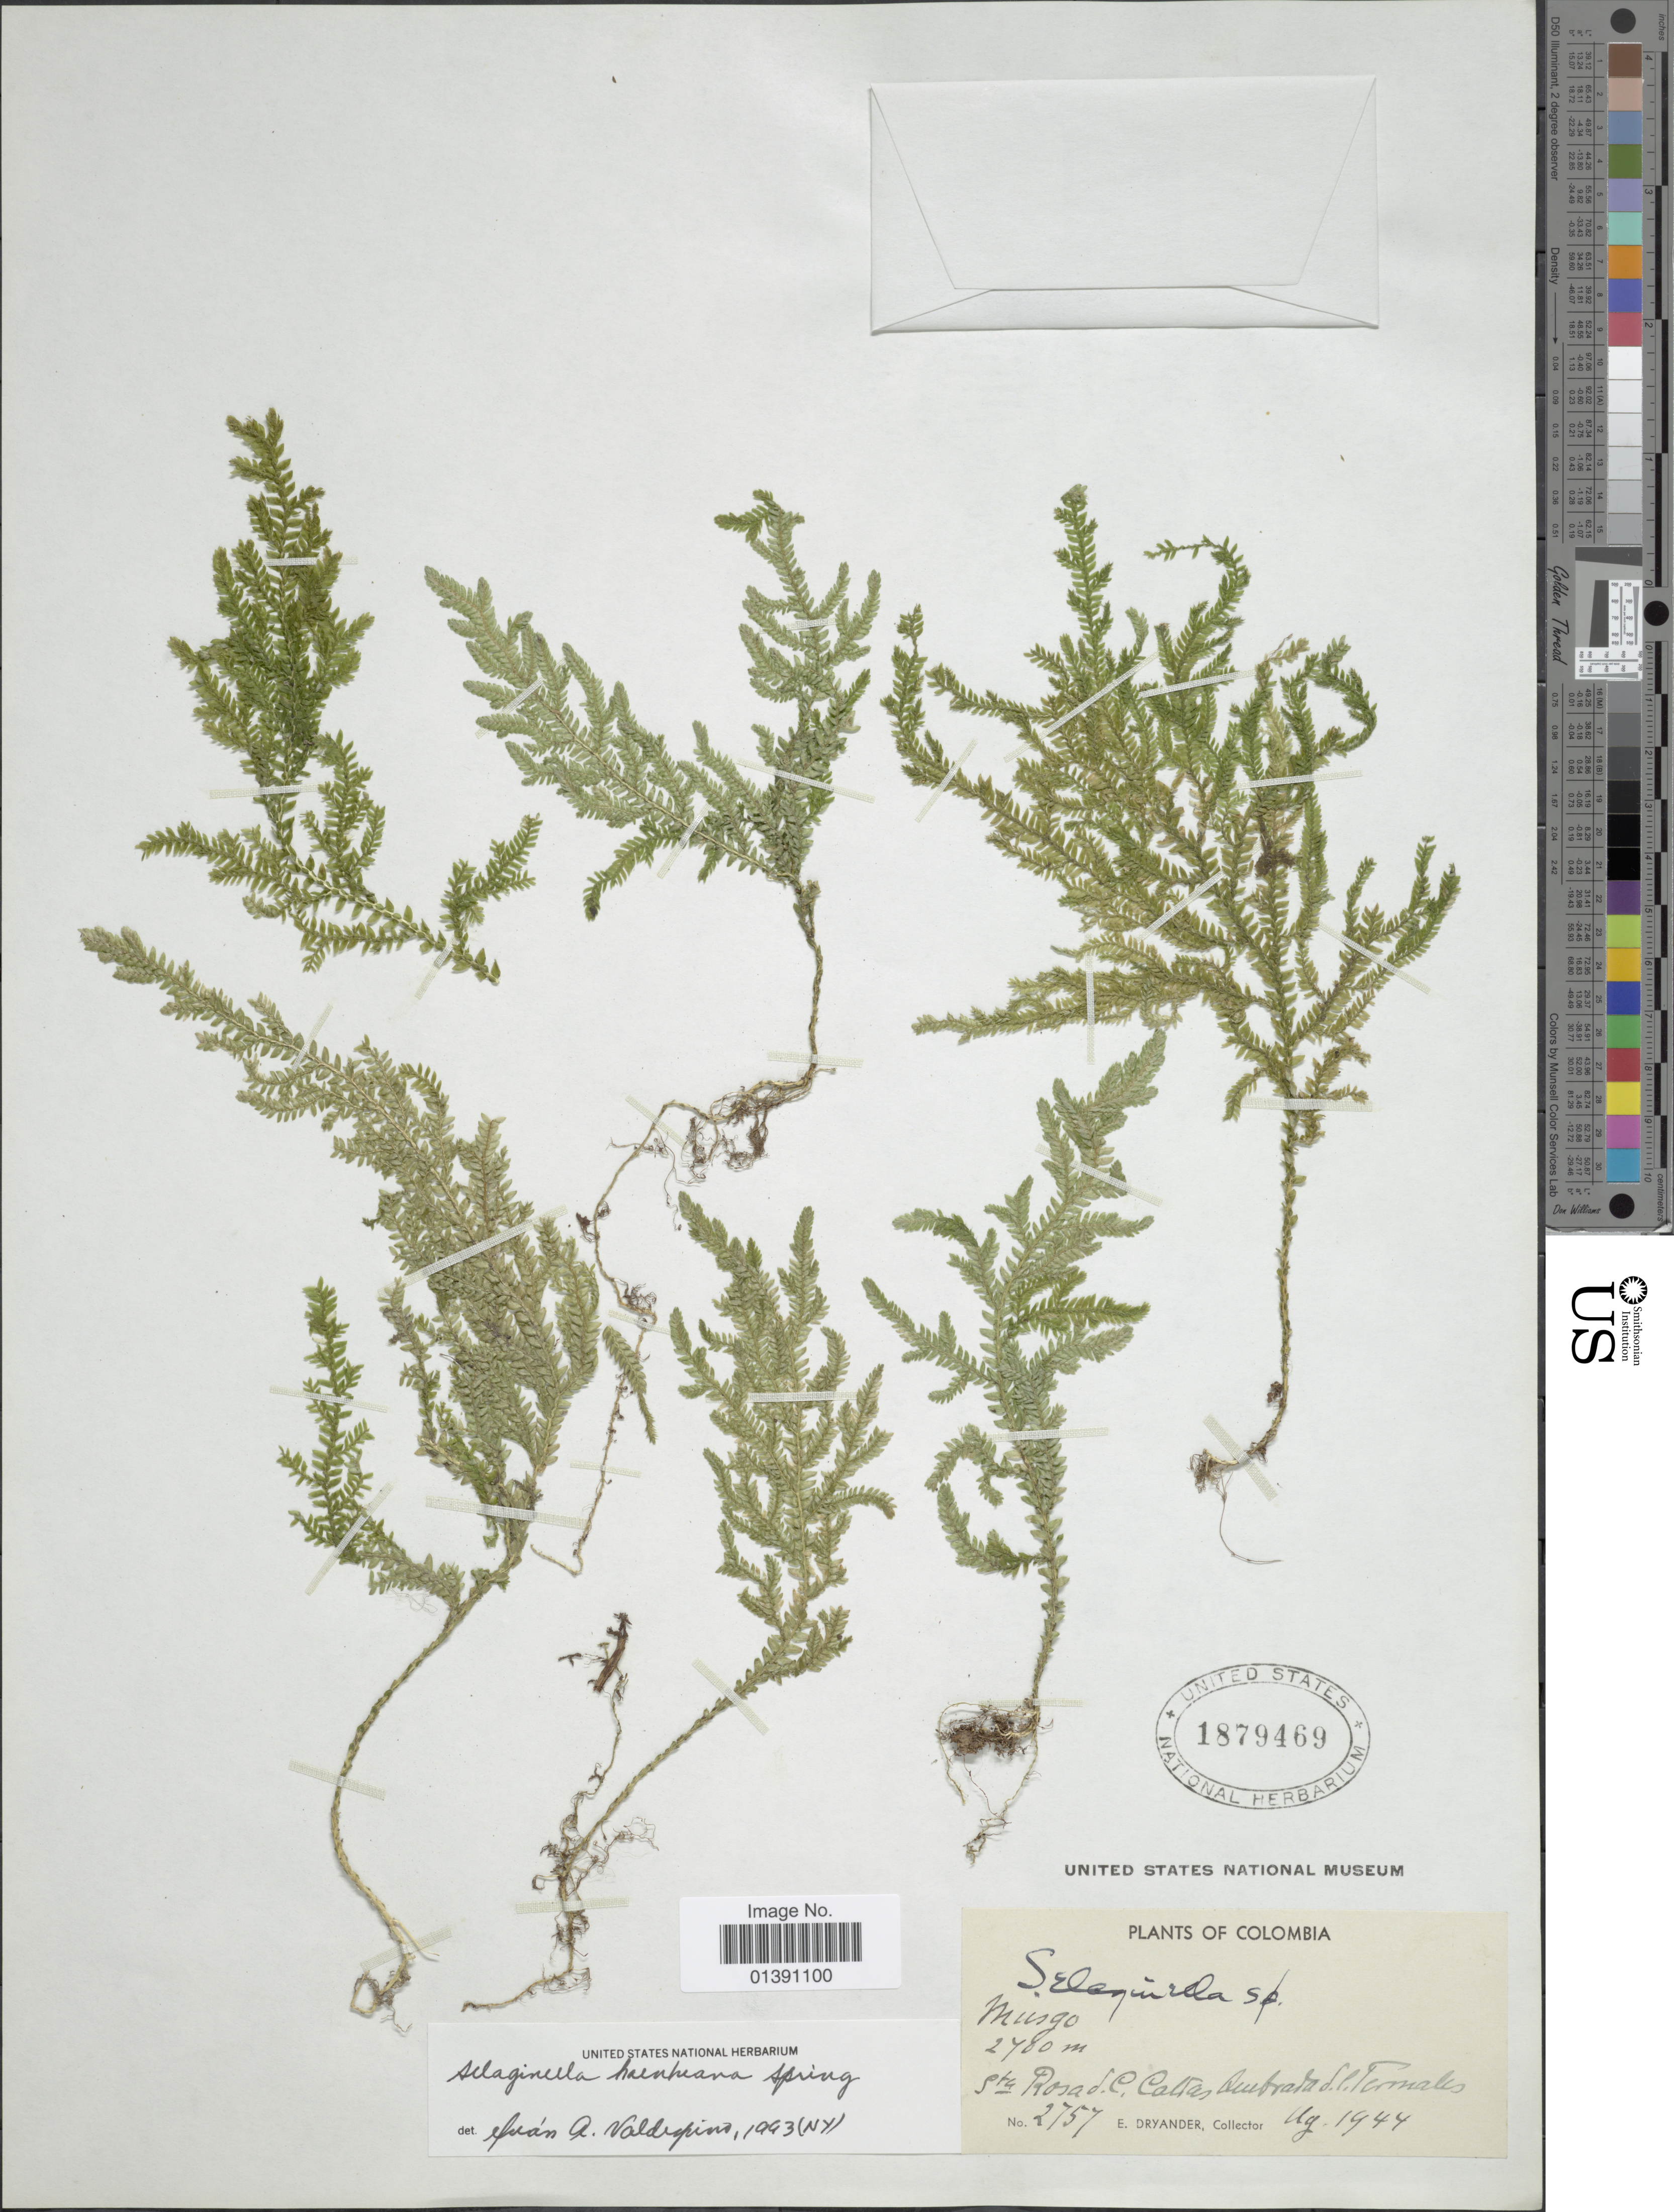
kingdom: Plantae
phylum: Tracheophyta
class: Lycopodiopsida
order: Selaginellales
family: Selaginellaceae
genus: Selaginella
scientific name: Selaginella haenkeana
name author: Spring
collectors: E. Dryander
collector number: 2757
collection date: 1944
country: Colombia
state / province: Caldas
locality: Sta Rosa, Quebrada d.l. Termales.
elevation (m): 2780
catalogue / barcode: US 1879469